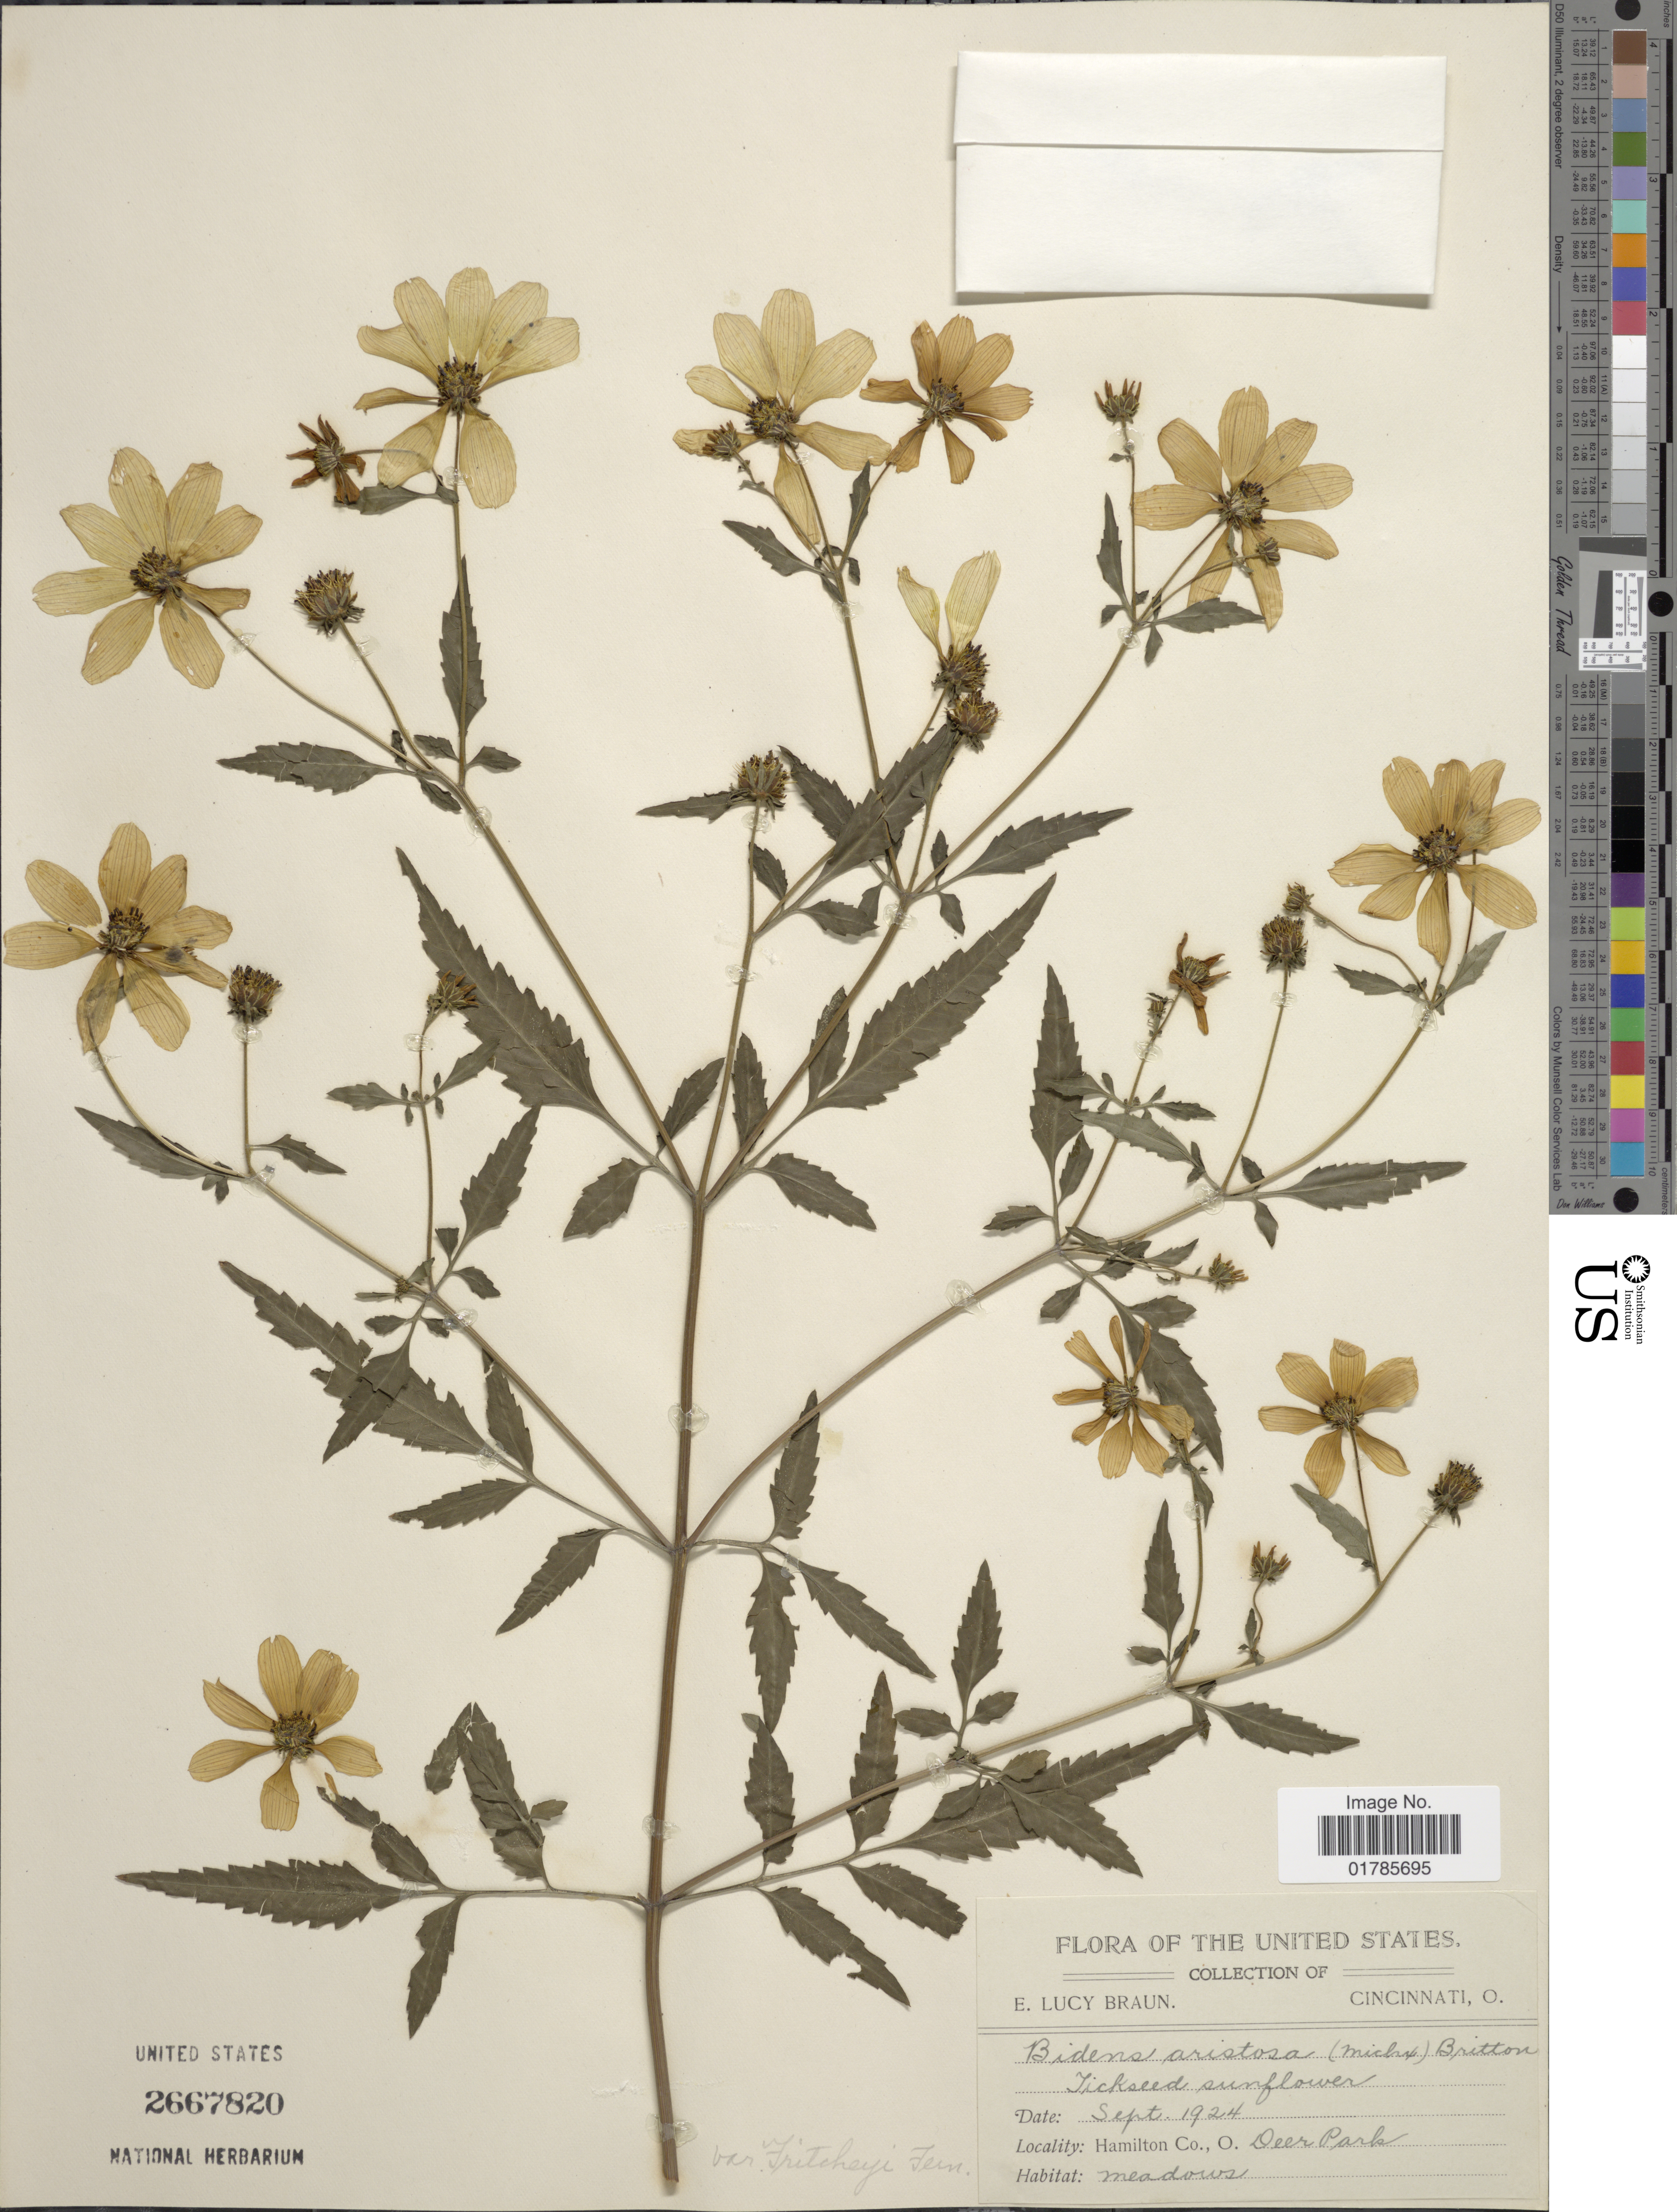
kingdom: Plantae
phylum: Tracheophyta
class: Magnoliopsida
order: Asterales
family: Asteraceae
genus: Bidens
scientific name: Bidens aristosa var. fritcheyi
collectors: E. L. Braun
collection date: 1924-09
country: United States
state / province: Ohio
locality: Hamilton Co., Deer Park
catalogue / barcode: US 2667820